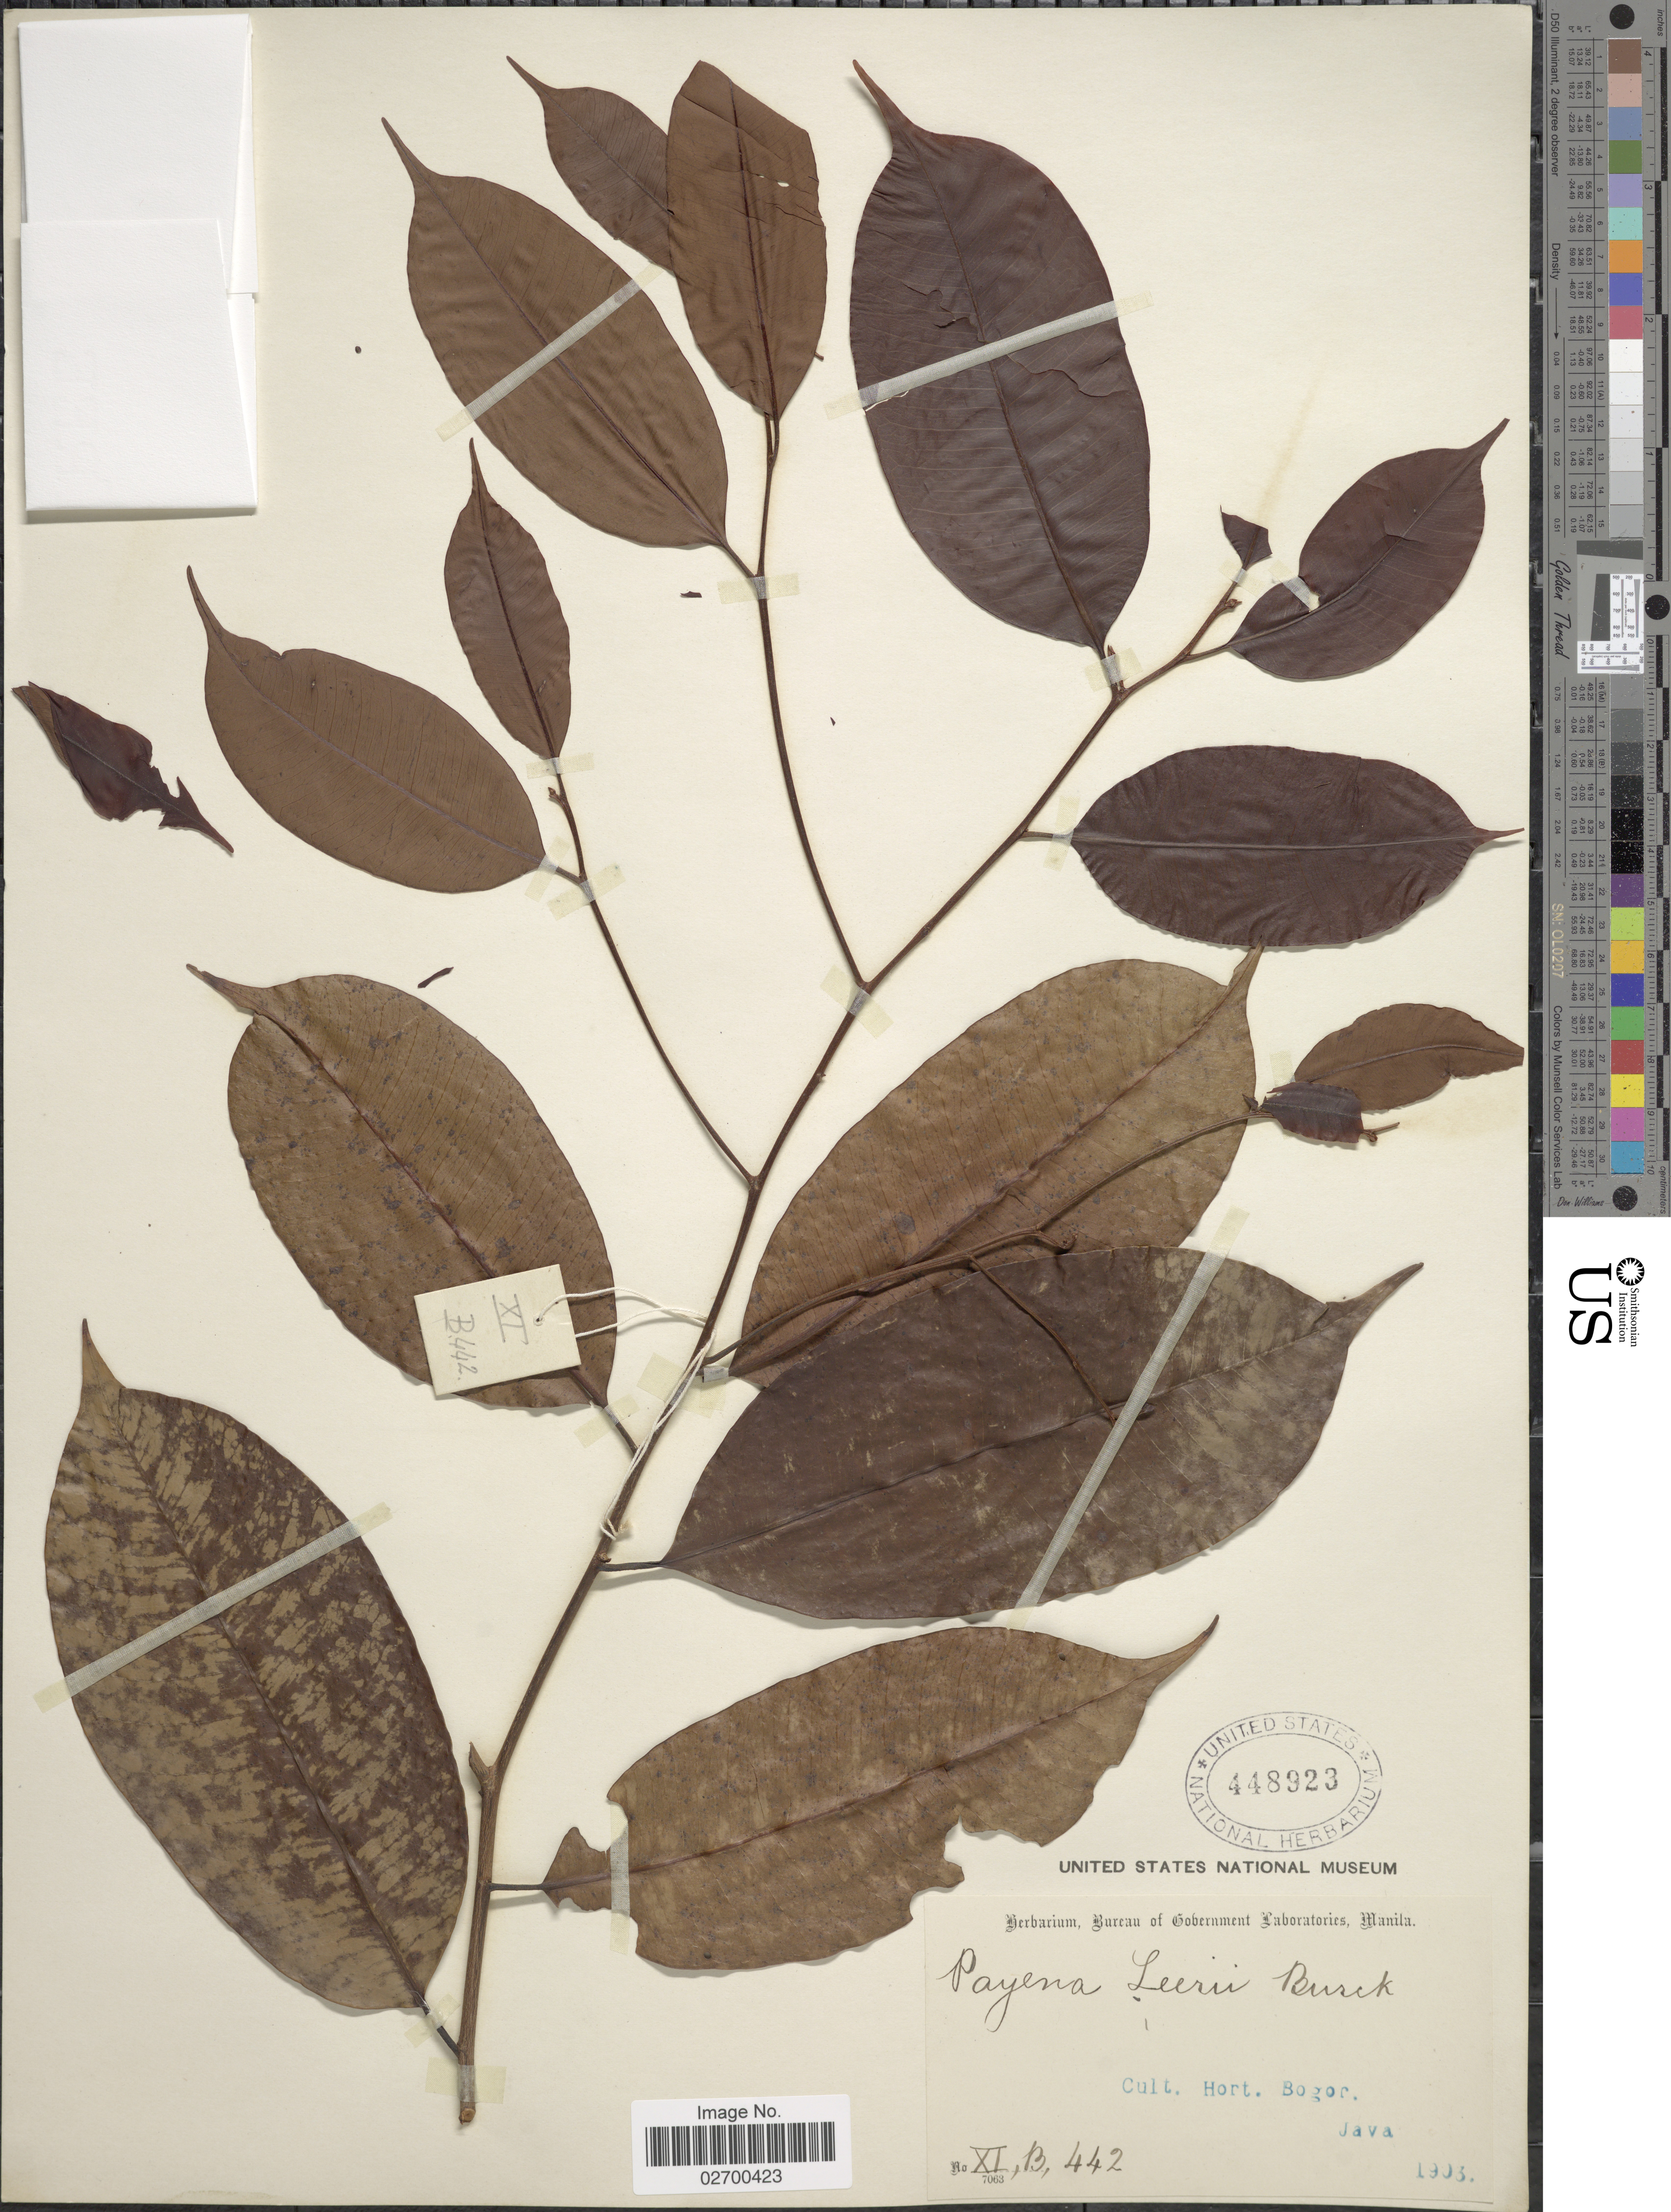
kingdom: Plantae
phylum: Tracheophyta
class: Magnoliopsida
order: Ericales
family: Sapotaceae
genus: Payena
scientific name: Payena leerii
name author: (Teijsm. & Binn.) Kurz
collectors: Ex herb. Bureau of Government Laboratories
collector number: XI, B, 442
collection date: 1903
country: Indonesia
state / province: Java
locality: Cult. Hort. Bogor, Java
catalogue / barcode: US 448923